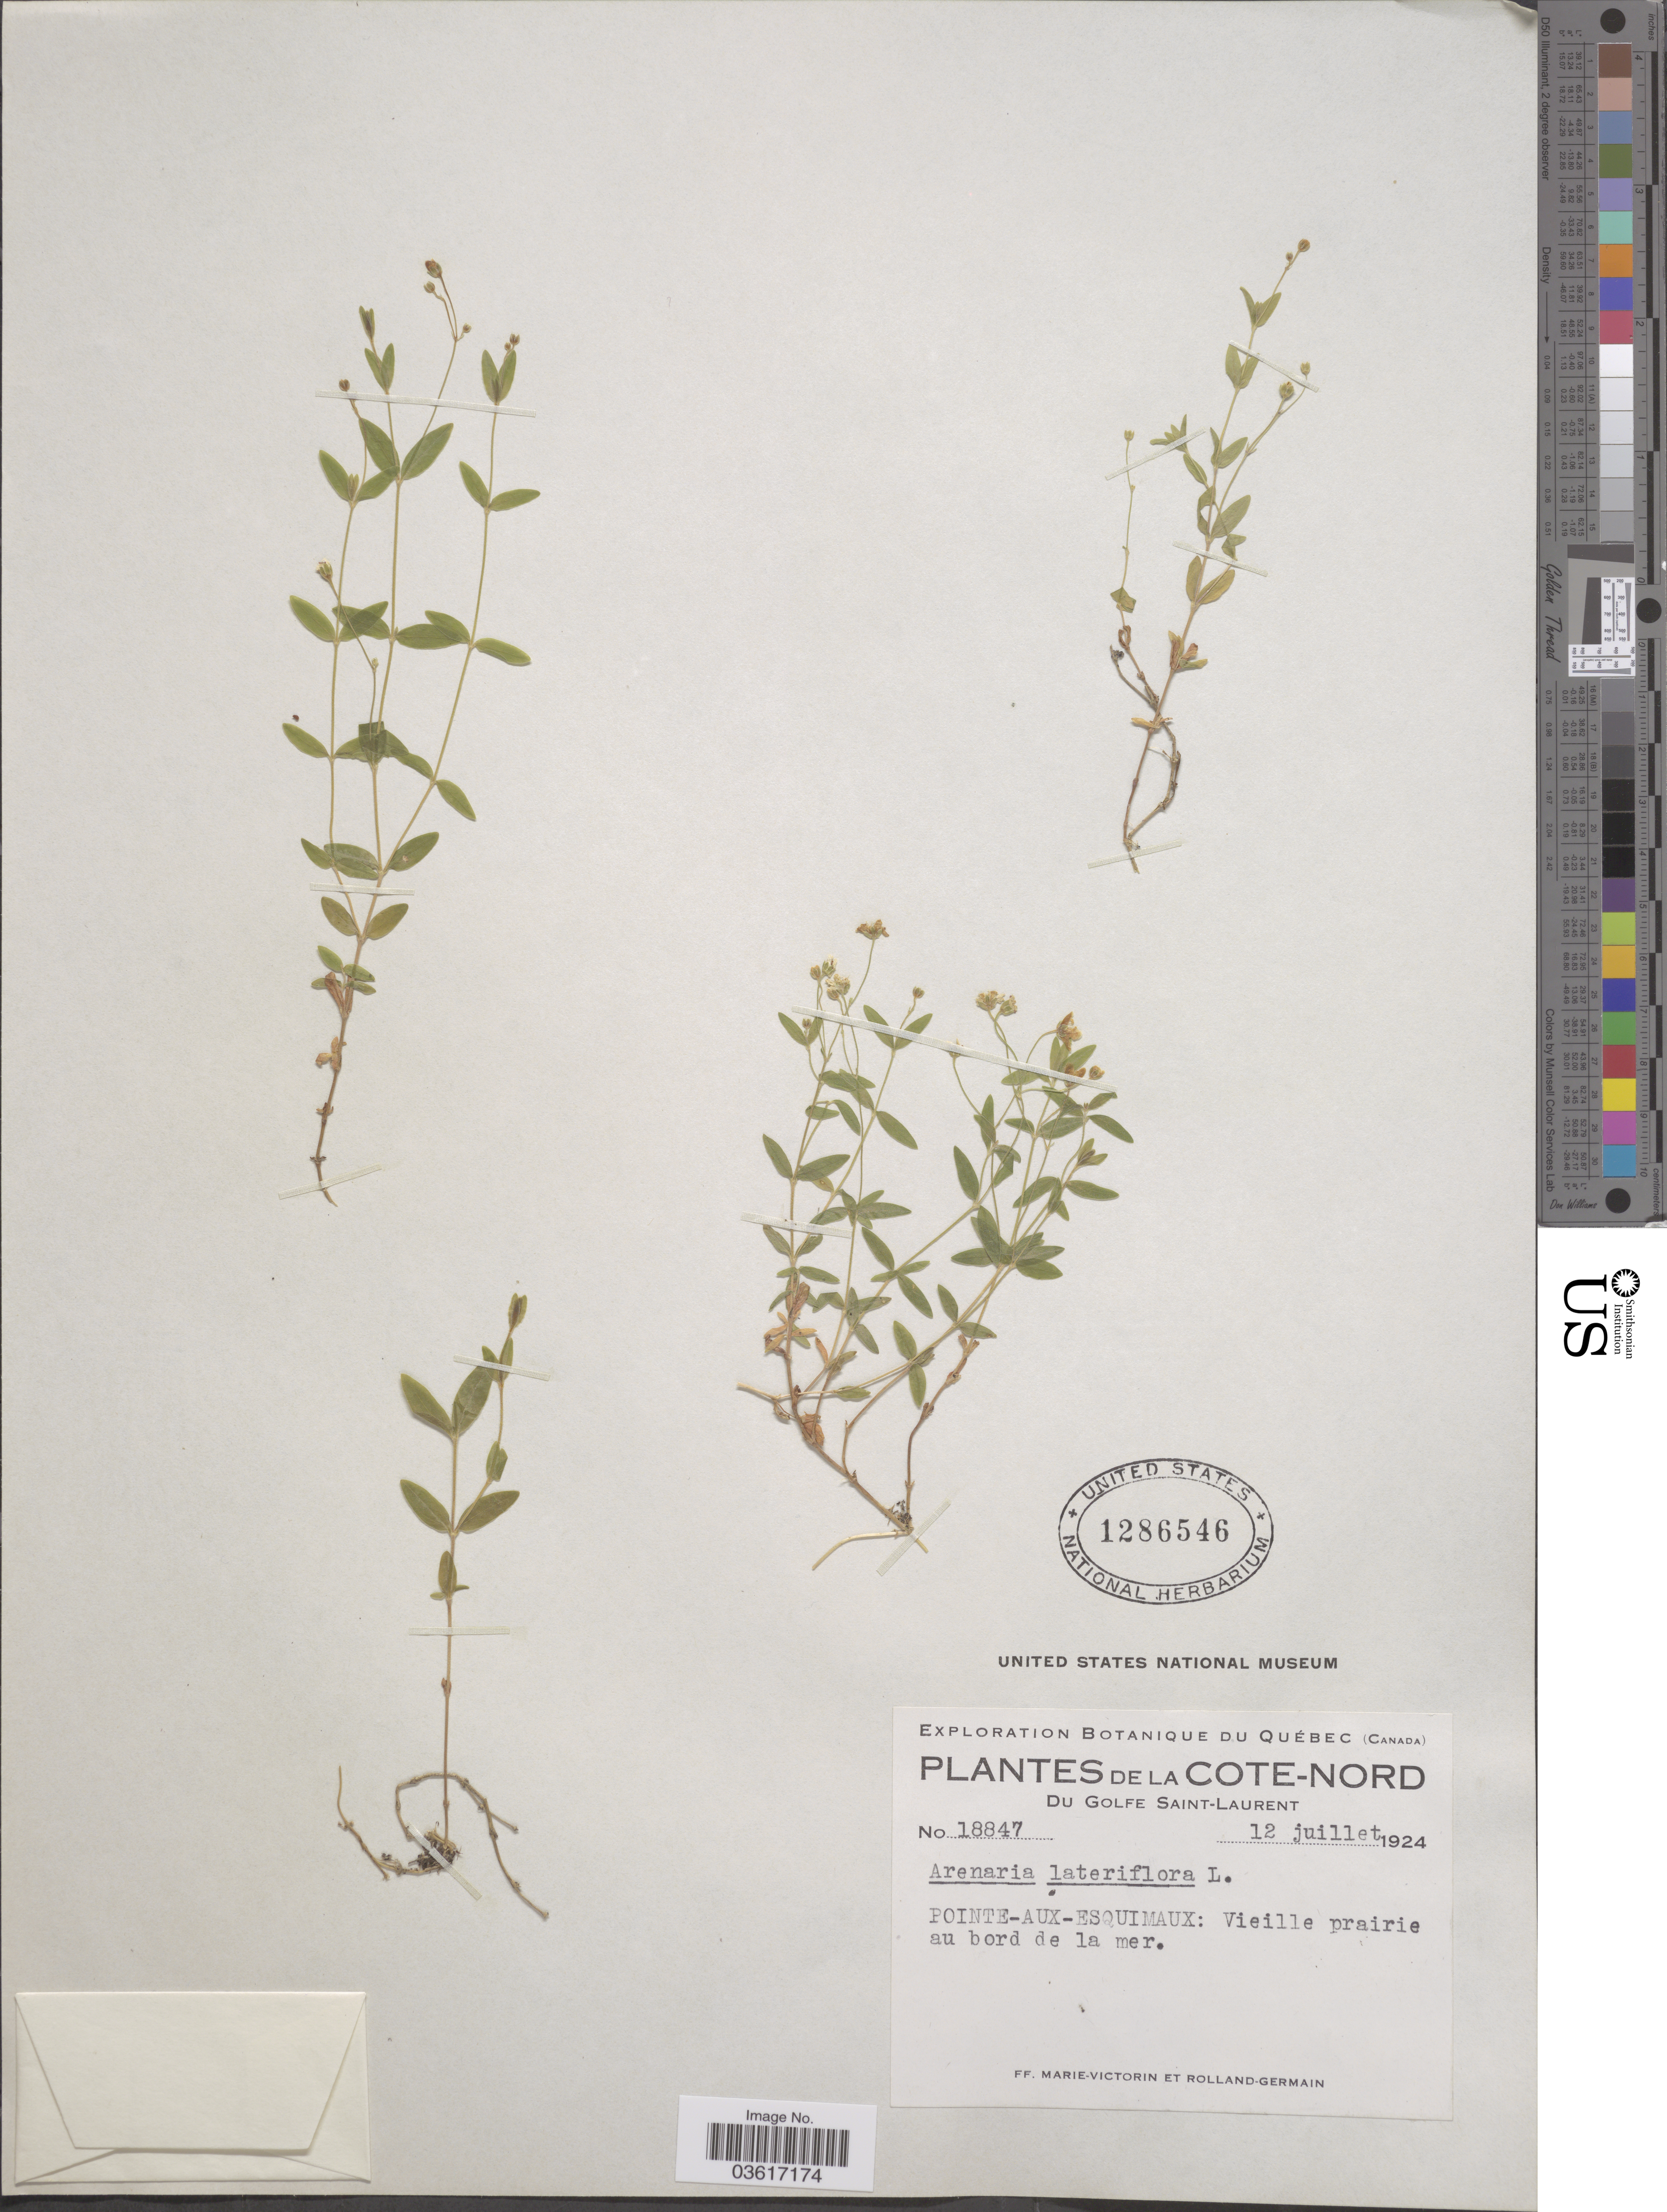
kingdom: Plantae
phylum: Tracheophyta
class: Magnoliopsida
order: Caryophyllales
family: Caryophyllaceae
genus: Moehringia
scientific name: Moehringia lateriflora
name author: (L.) Fenzl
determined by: Strong, Mark T., (BOT), Smithsonian Institution - National Museum of Natural History (UNITED STATES)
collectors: F. Marie-Victorin & Rolland-Germain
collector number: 18847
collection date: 1924-07-12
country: Canada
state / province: Quebec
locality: De la Cote-Nord du Golfe Saint-Laurent. Pointe-Aux-Esquimaux: Vieille prairie au bord de la mer.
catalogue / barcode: US 1286546